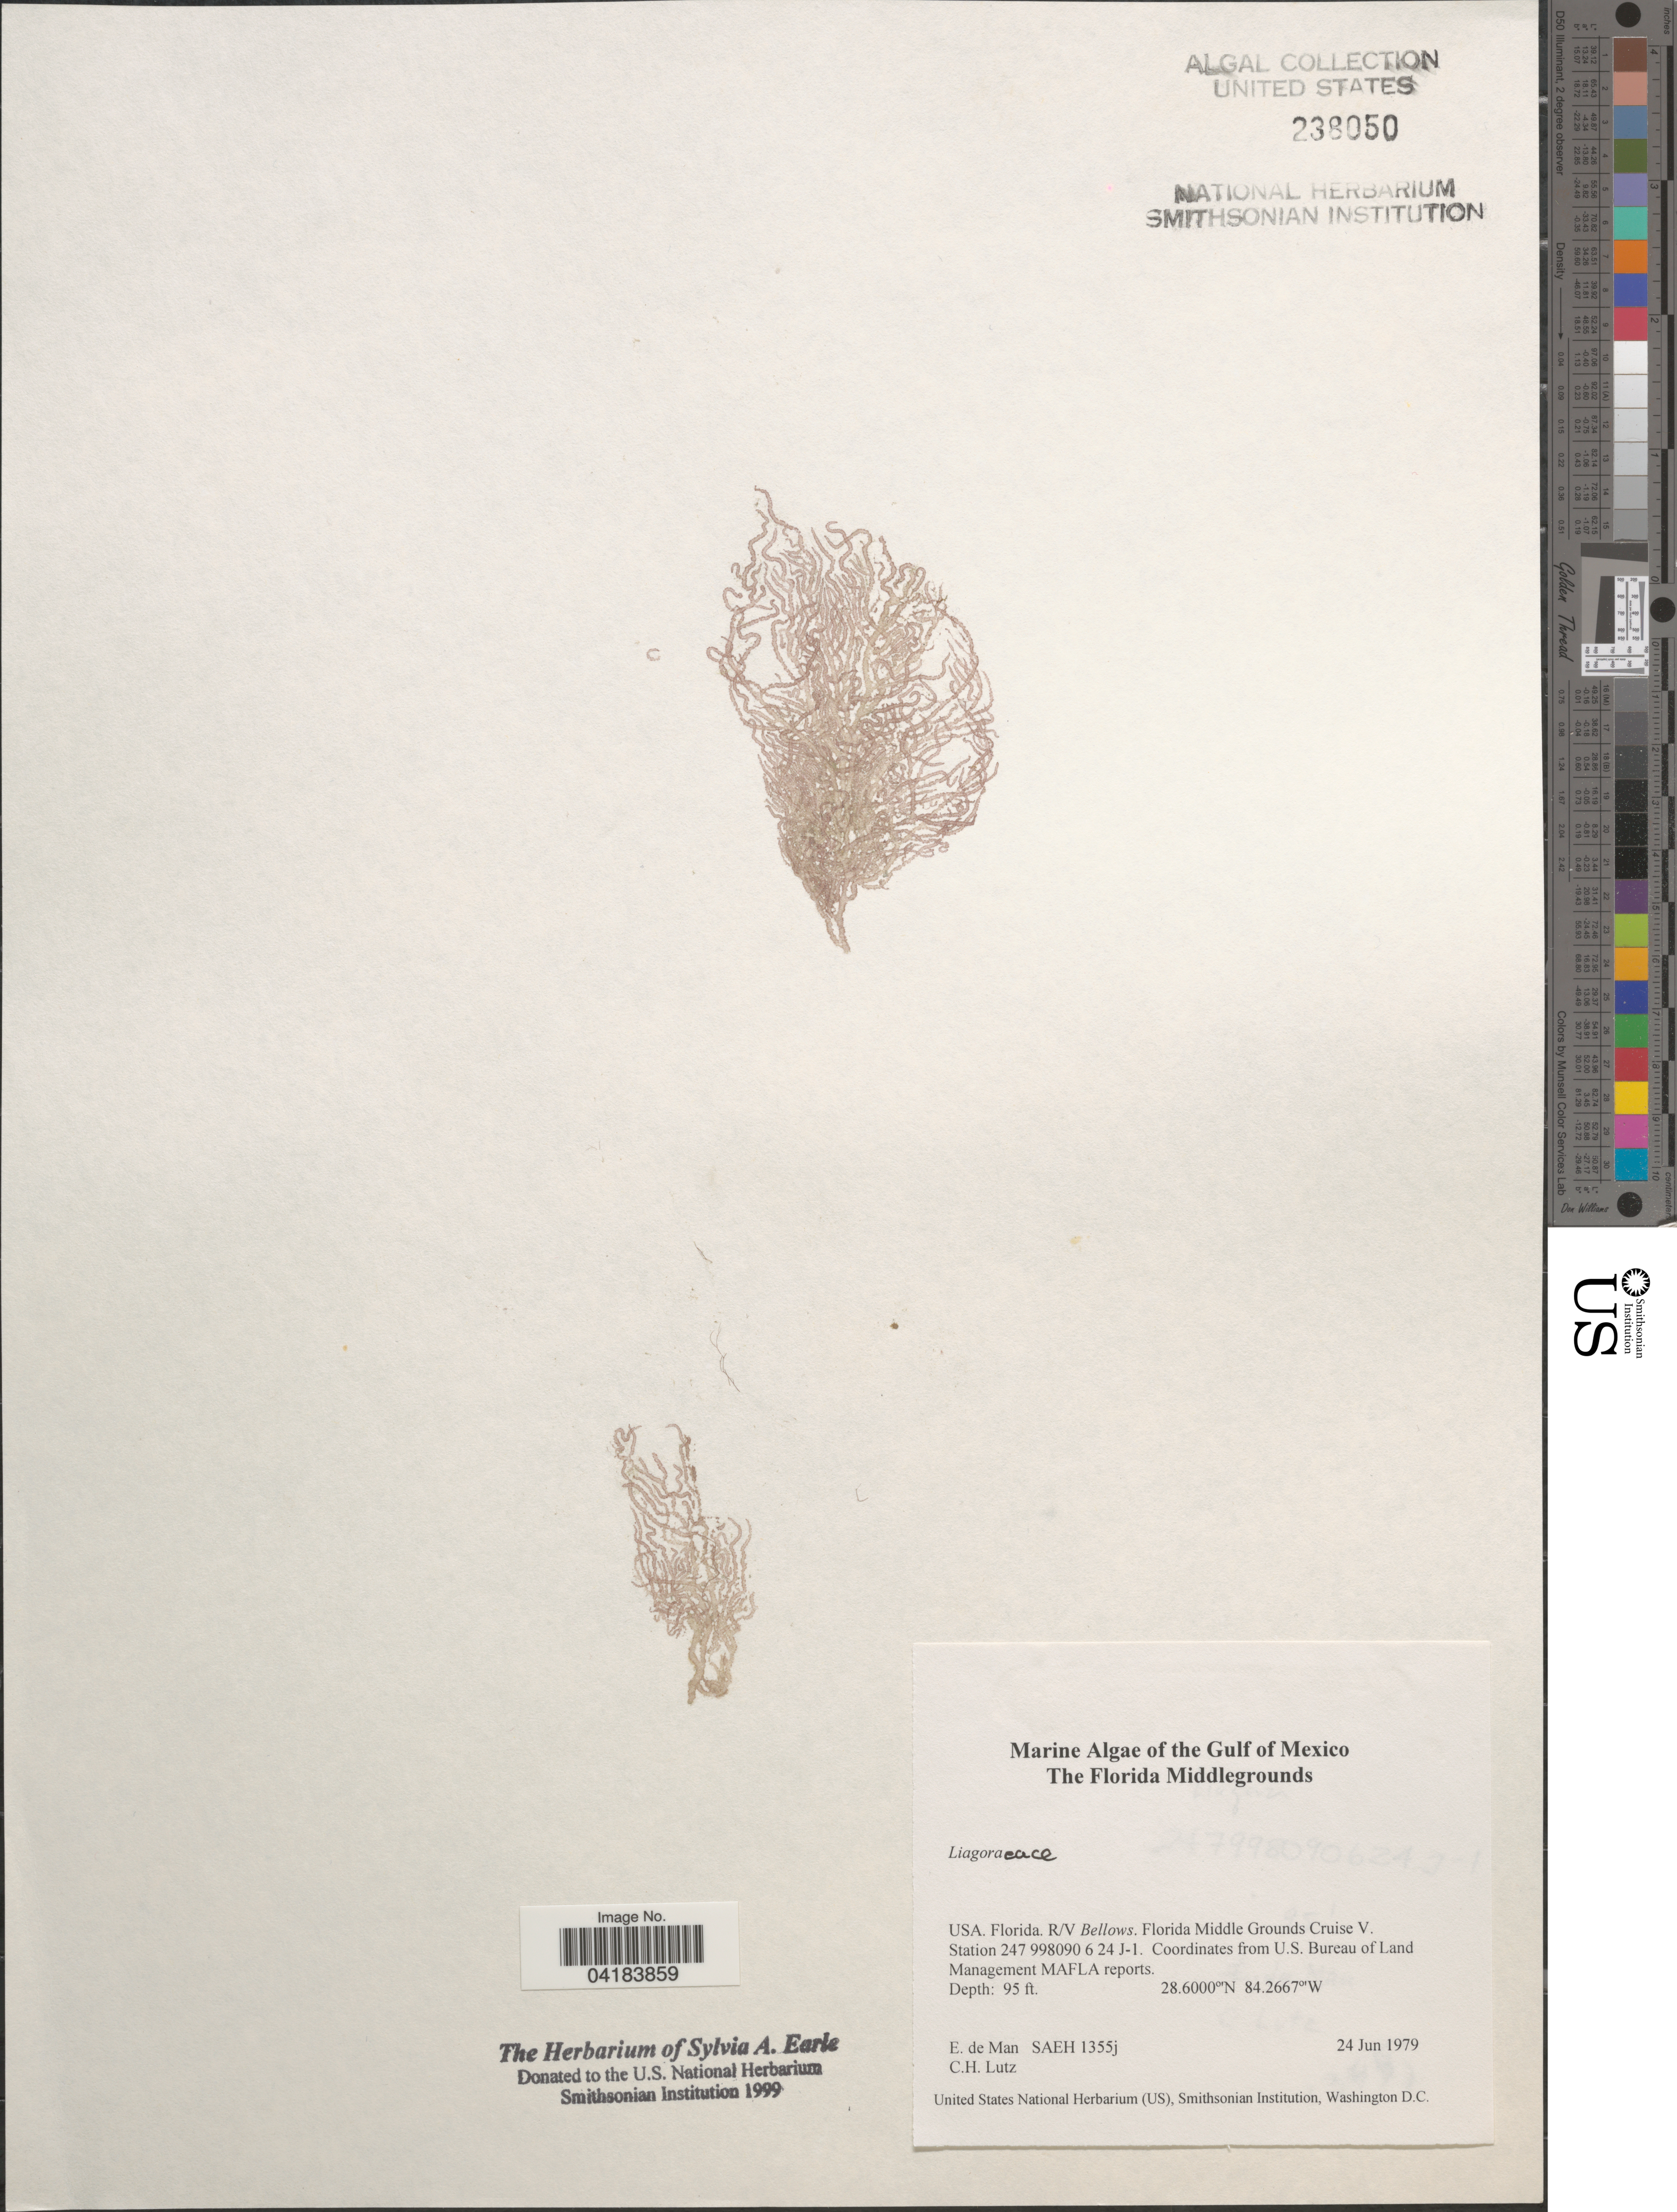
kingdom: Plantae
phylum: Rhodophyta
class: Florideophyceae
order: Nemaliales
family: Liagoraceae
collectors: E. de Man & C. Lutz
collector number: SAEH1355j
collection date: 1979-06-24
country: United States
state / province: Florida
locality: Gulf of Mexico. R/V Bellows. Florida Middle Grounds Cruise V. Station 247 998090 6 24 J-1.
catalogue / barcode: US 238050